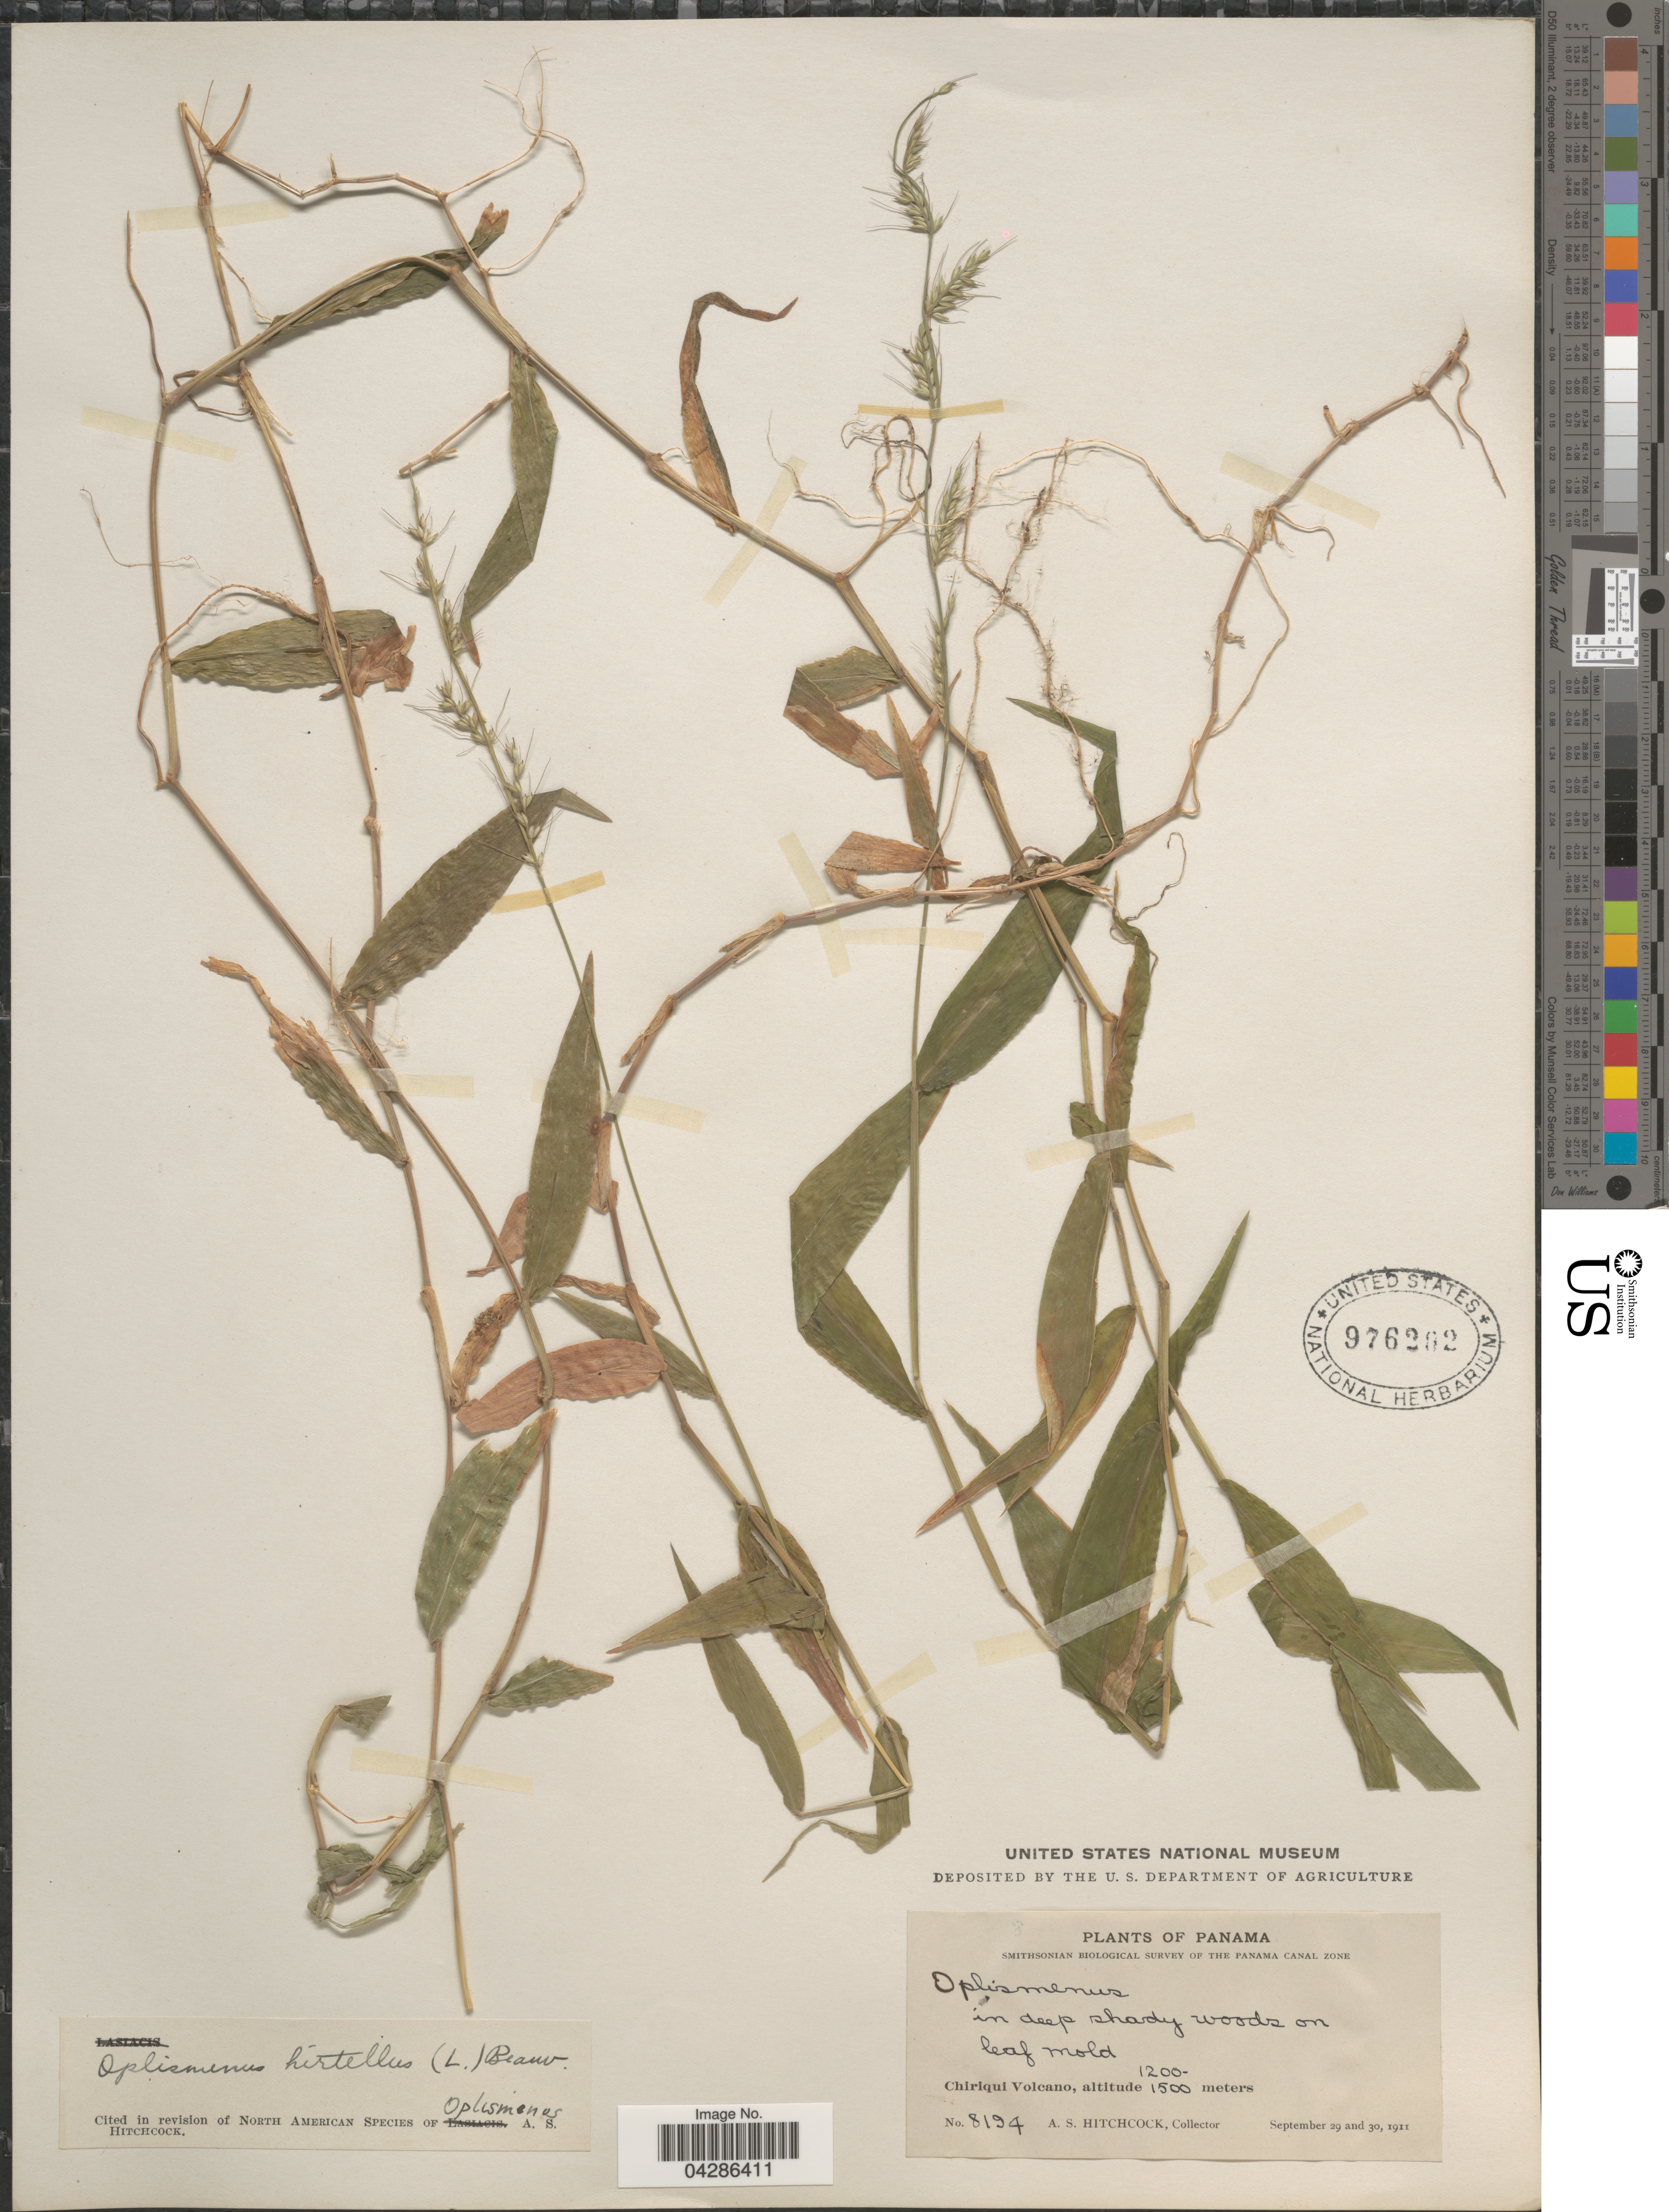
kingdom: Plantae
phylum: Tracheophyta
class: Liliopsida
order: Poales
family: Poaceae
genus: Oplismenus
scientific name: Oplismenus hirtellus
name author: (L.) P. Beauv.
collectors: A. S. Hitchcock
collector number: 8194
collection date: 1911-09-29/1911-09-30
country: Panama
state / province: Chiriqui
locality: Smithsonian Biological Survey Of The Panama Canal Zone. Chiriqui Volcano.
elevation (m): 1200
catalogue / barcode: US 976202